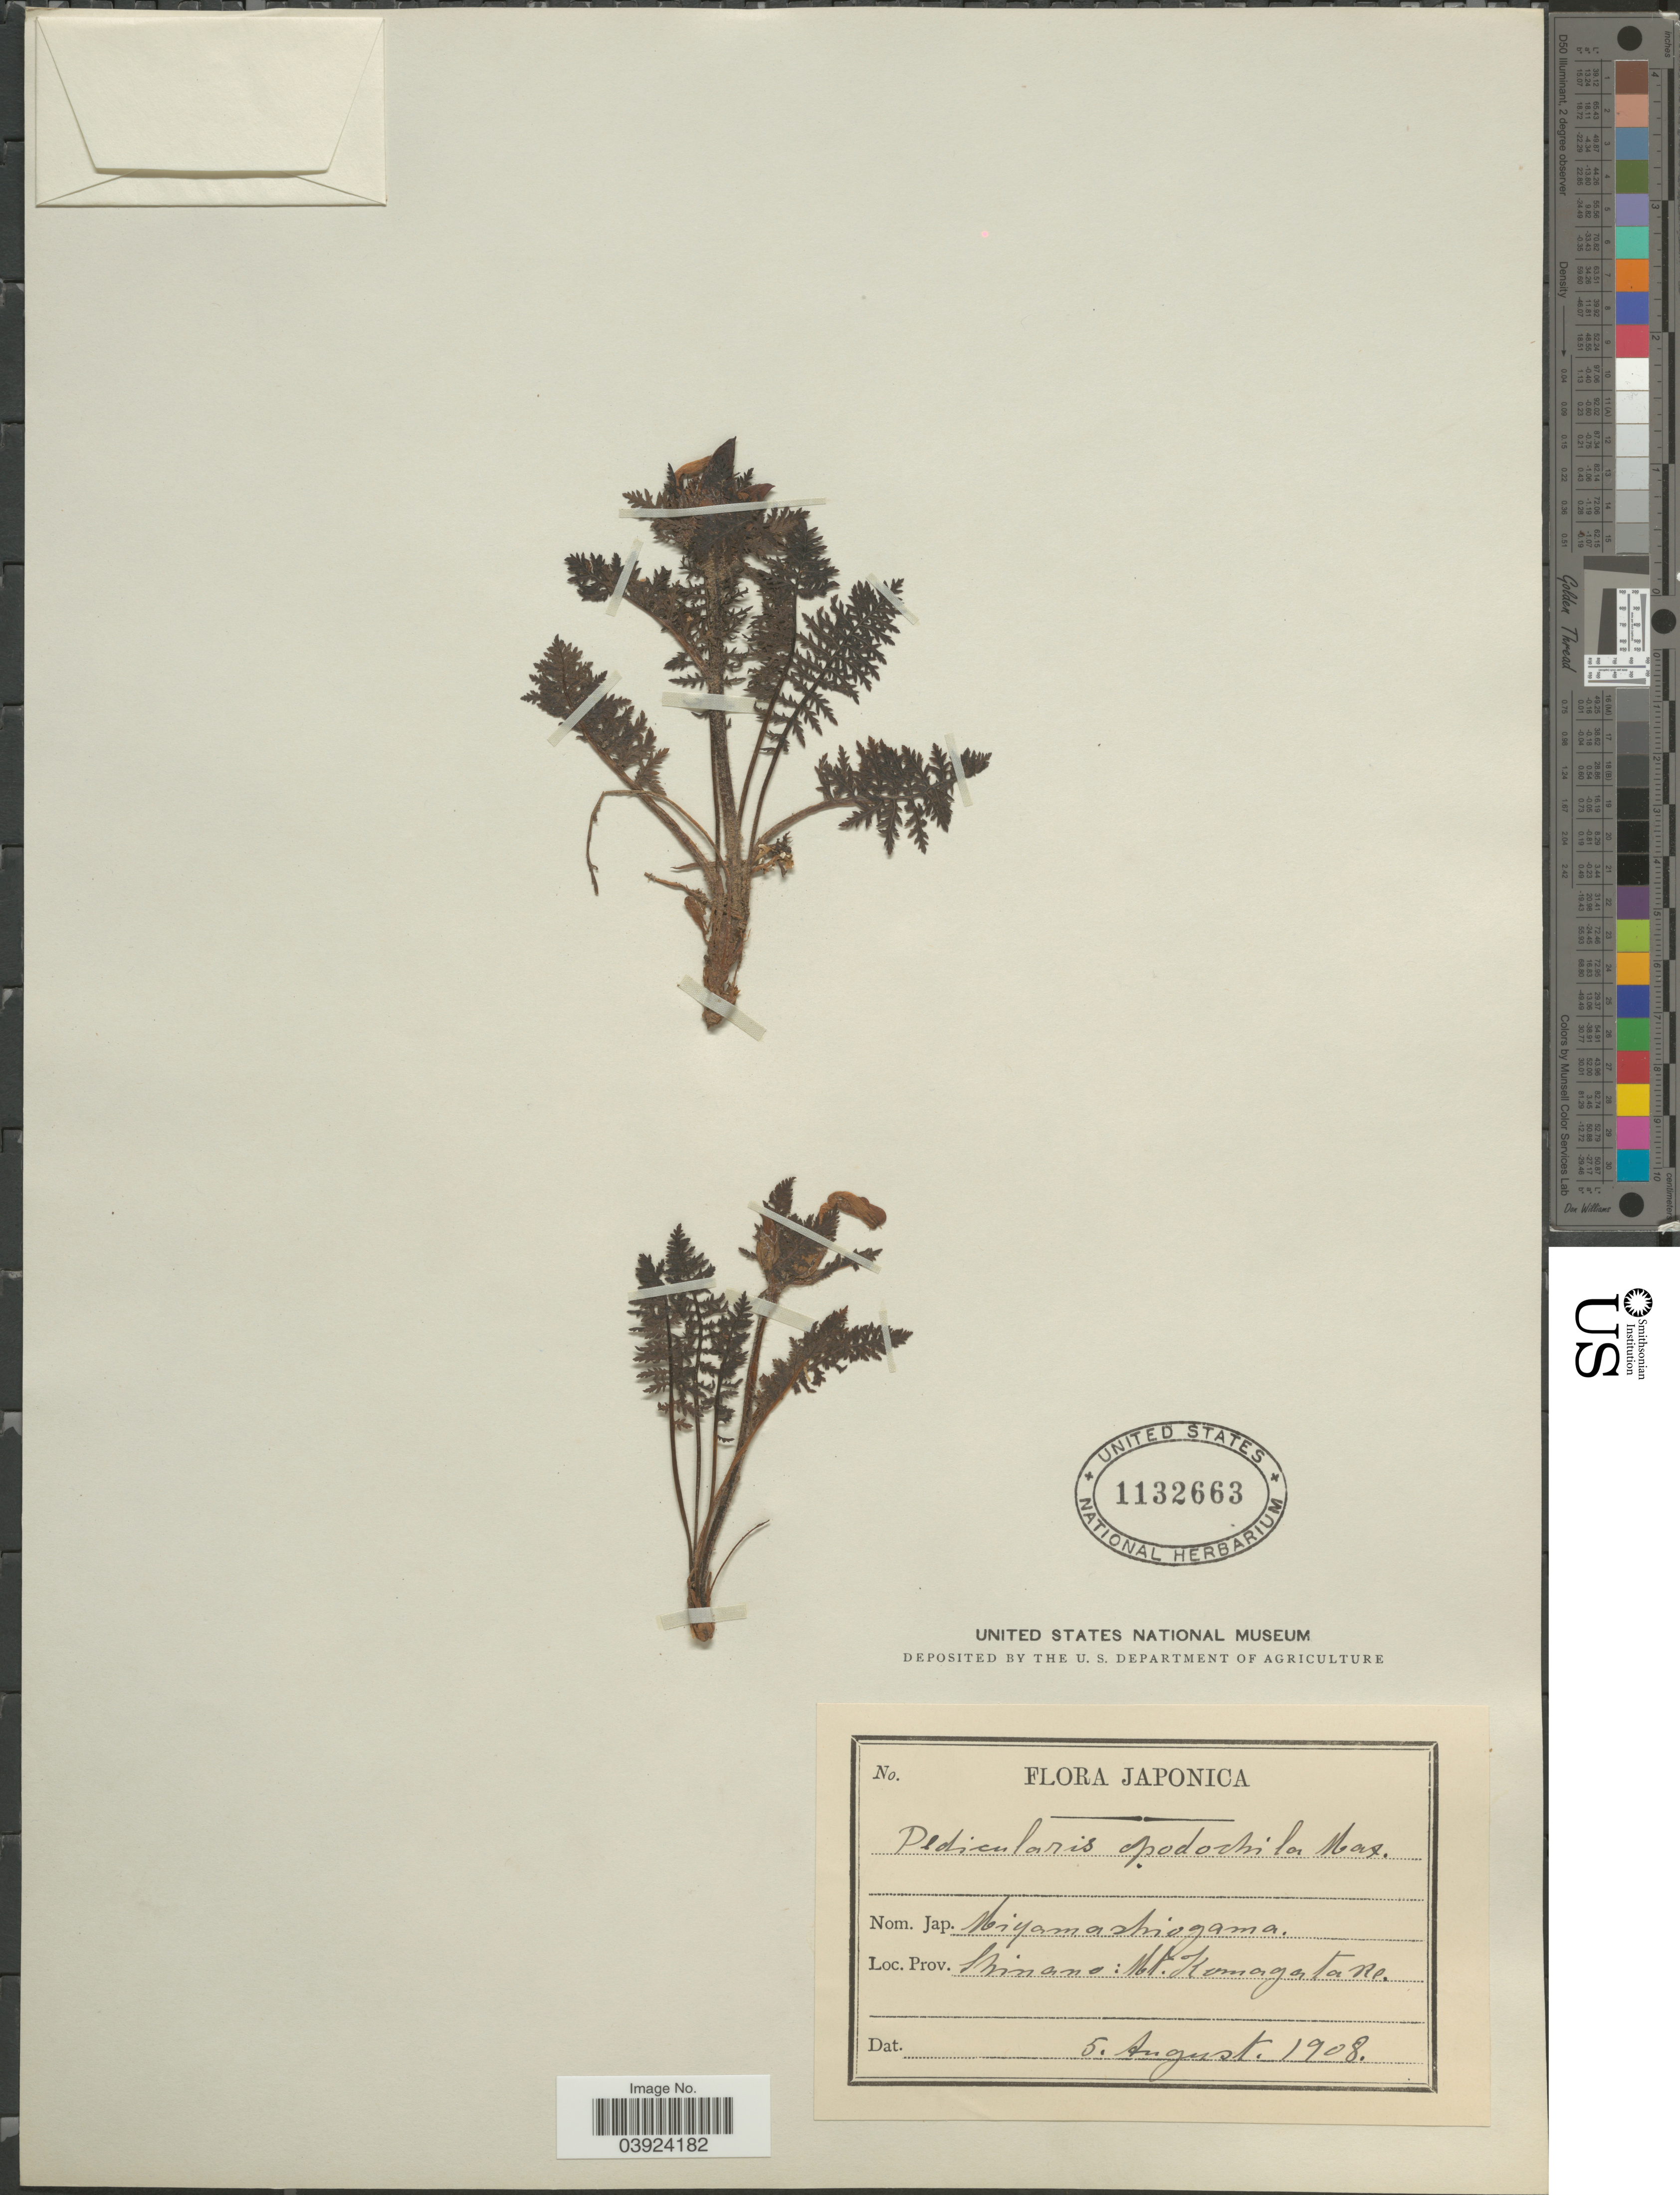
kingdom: Plantae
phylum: Tracheophyta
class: Magnoliopsida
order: Lamiales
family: Orobanchaceae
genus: Pedicularis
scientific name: Pedicularis apodochila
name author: Maxim.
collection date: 1908-08-05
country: Japan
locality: Japonica. Prov. Shinano: Mt. Kamagatare.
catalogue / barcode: US 1132663